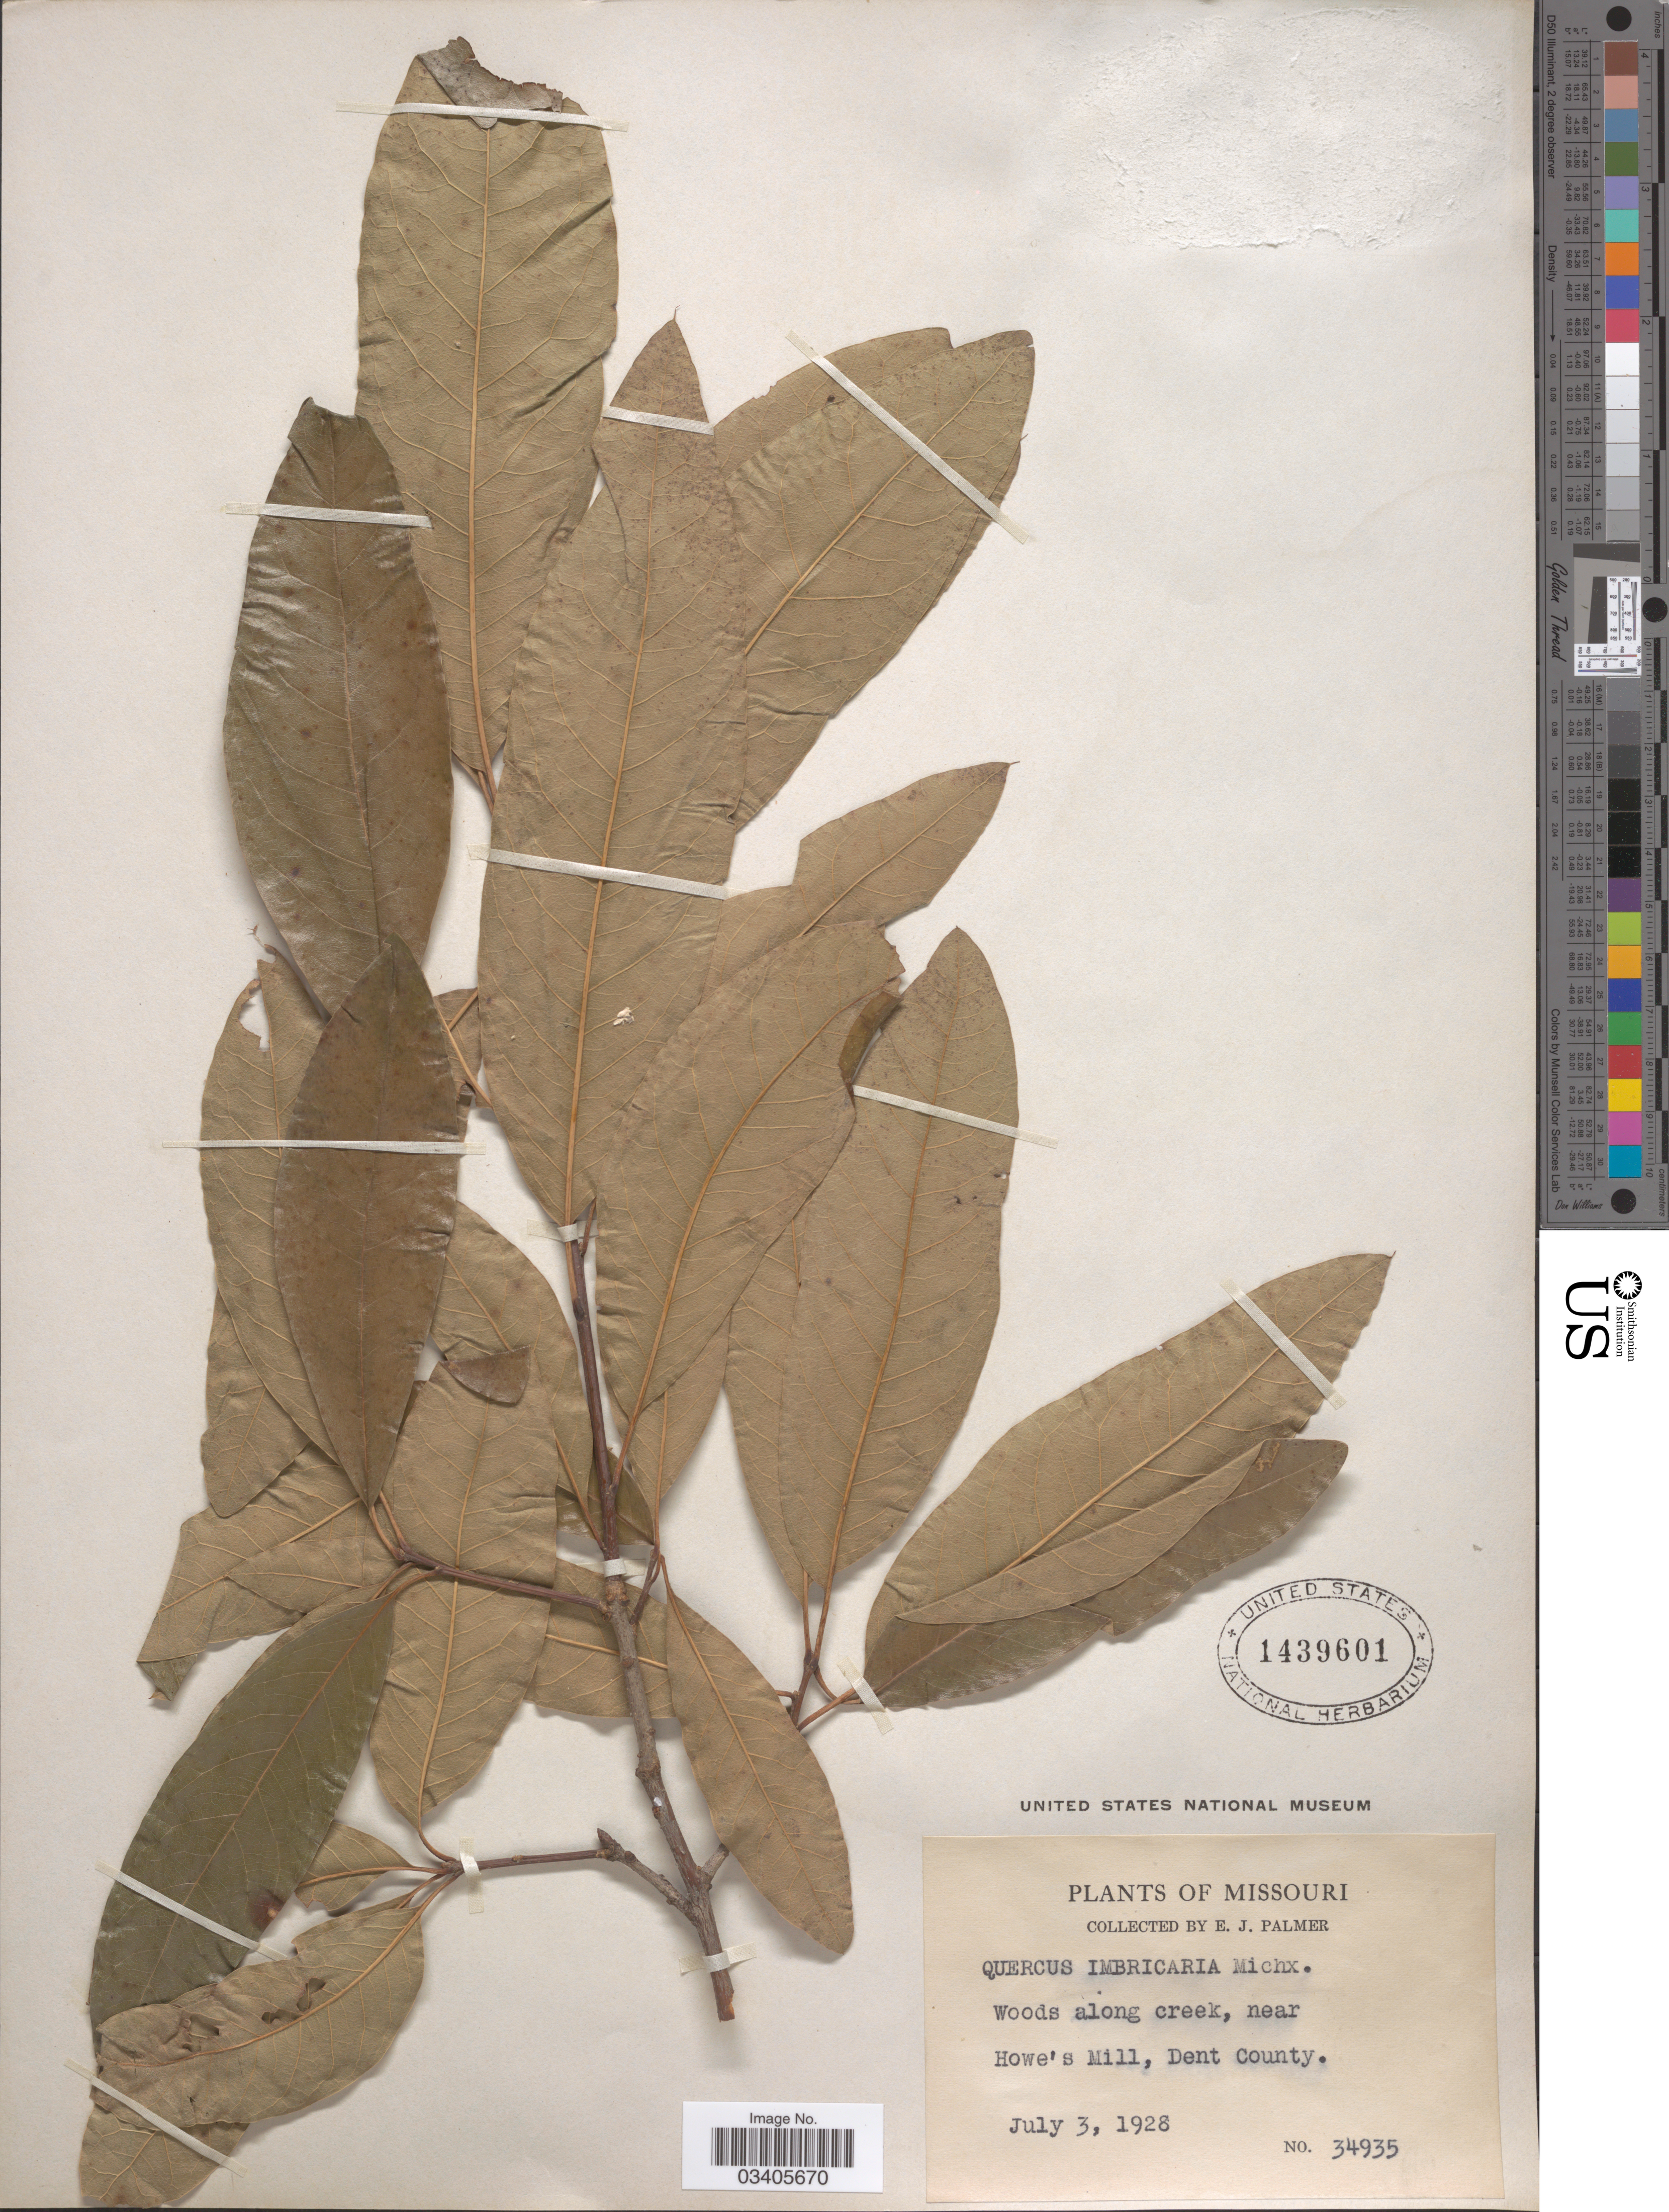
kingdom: Plantae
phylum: Tracheophyta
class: Magnoliopsida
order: Fagales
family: Fagaceae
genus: Quercus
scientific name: Quercus imbricaria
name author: Michx.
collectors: E. J. Palmer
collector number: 34935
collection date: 1928-07-03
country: United States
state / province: Missouri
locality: Woods along creek, near Howe's Mill, Dent County.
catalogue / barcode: US 1439601